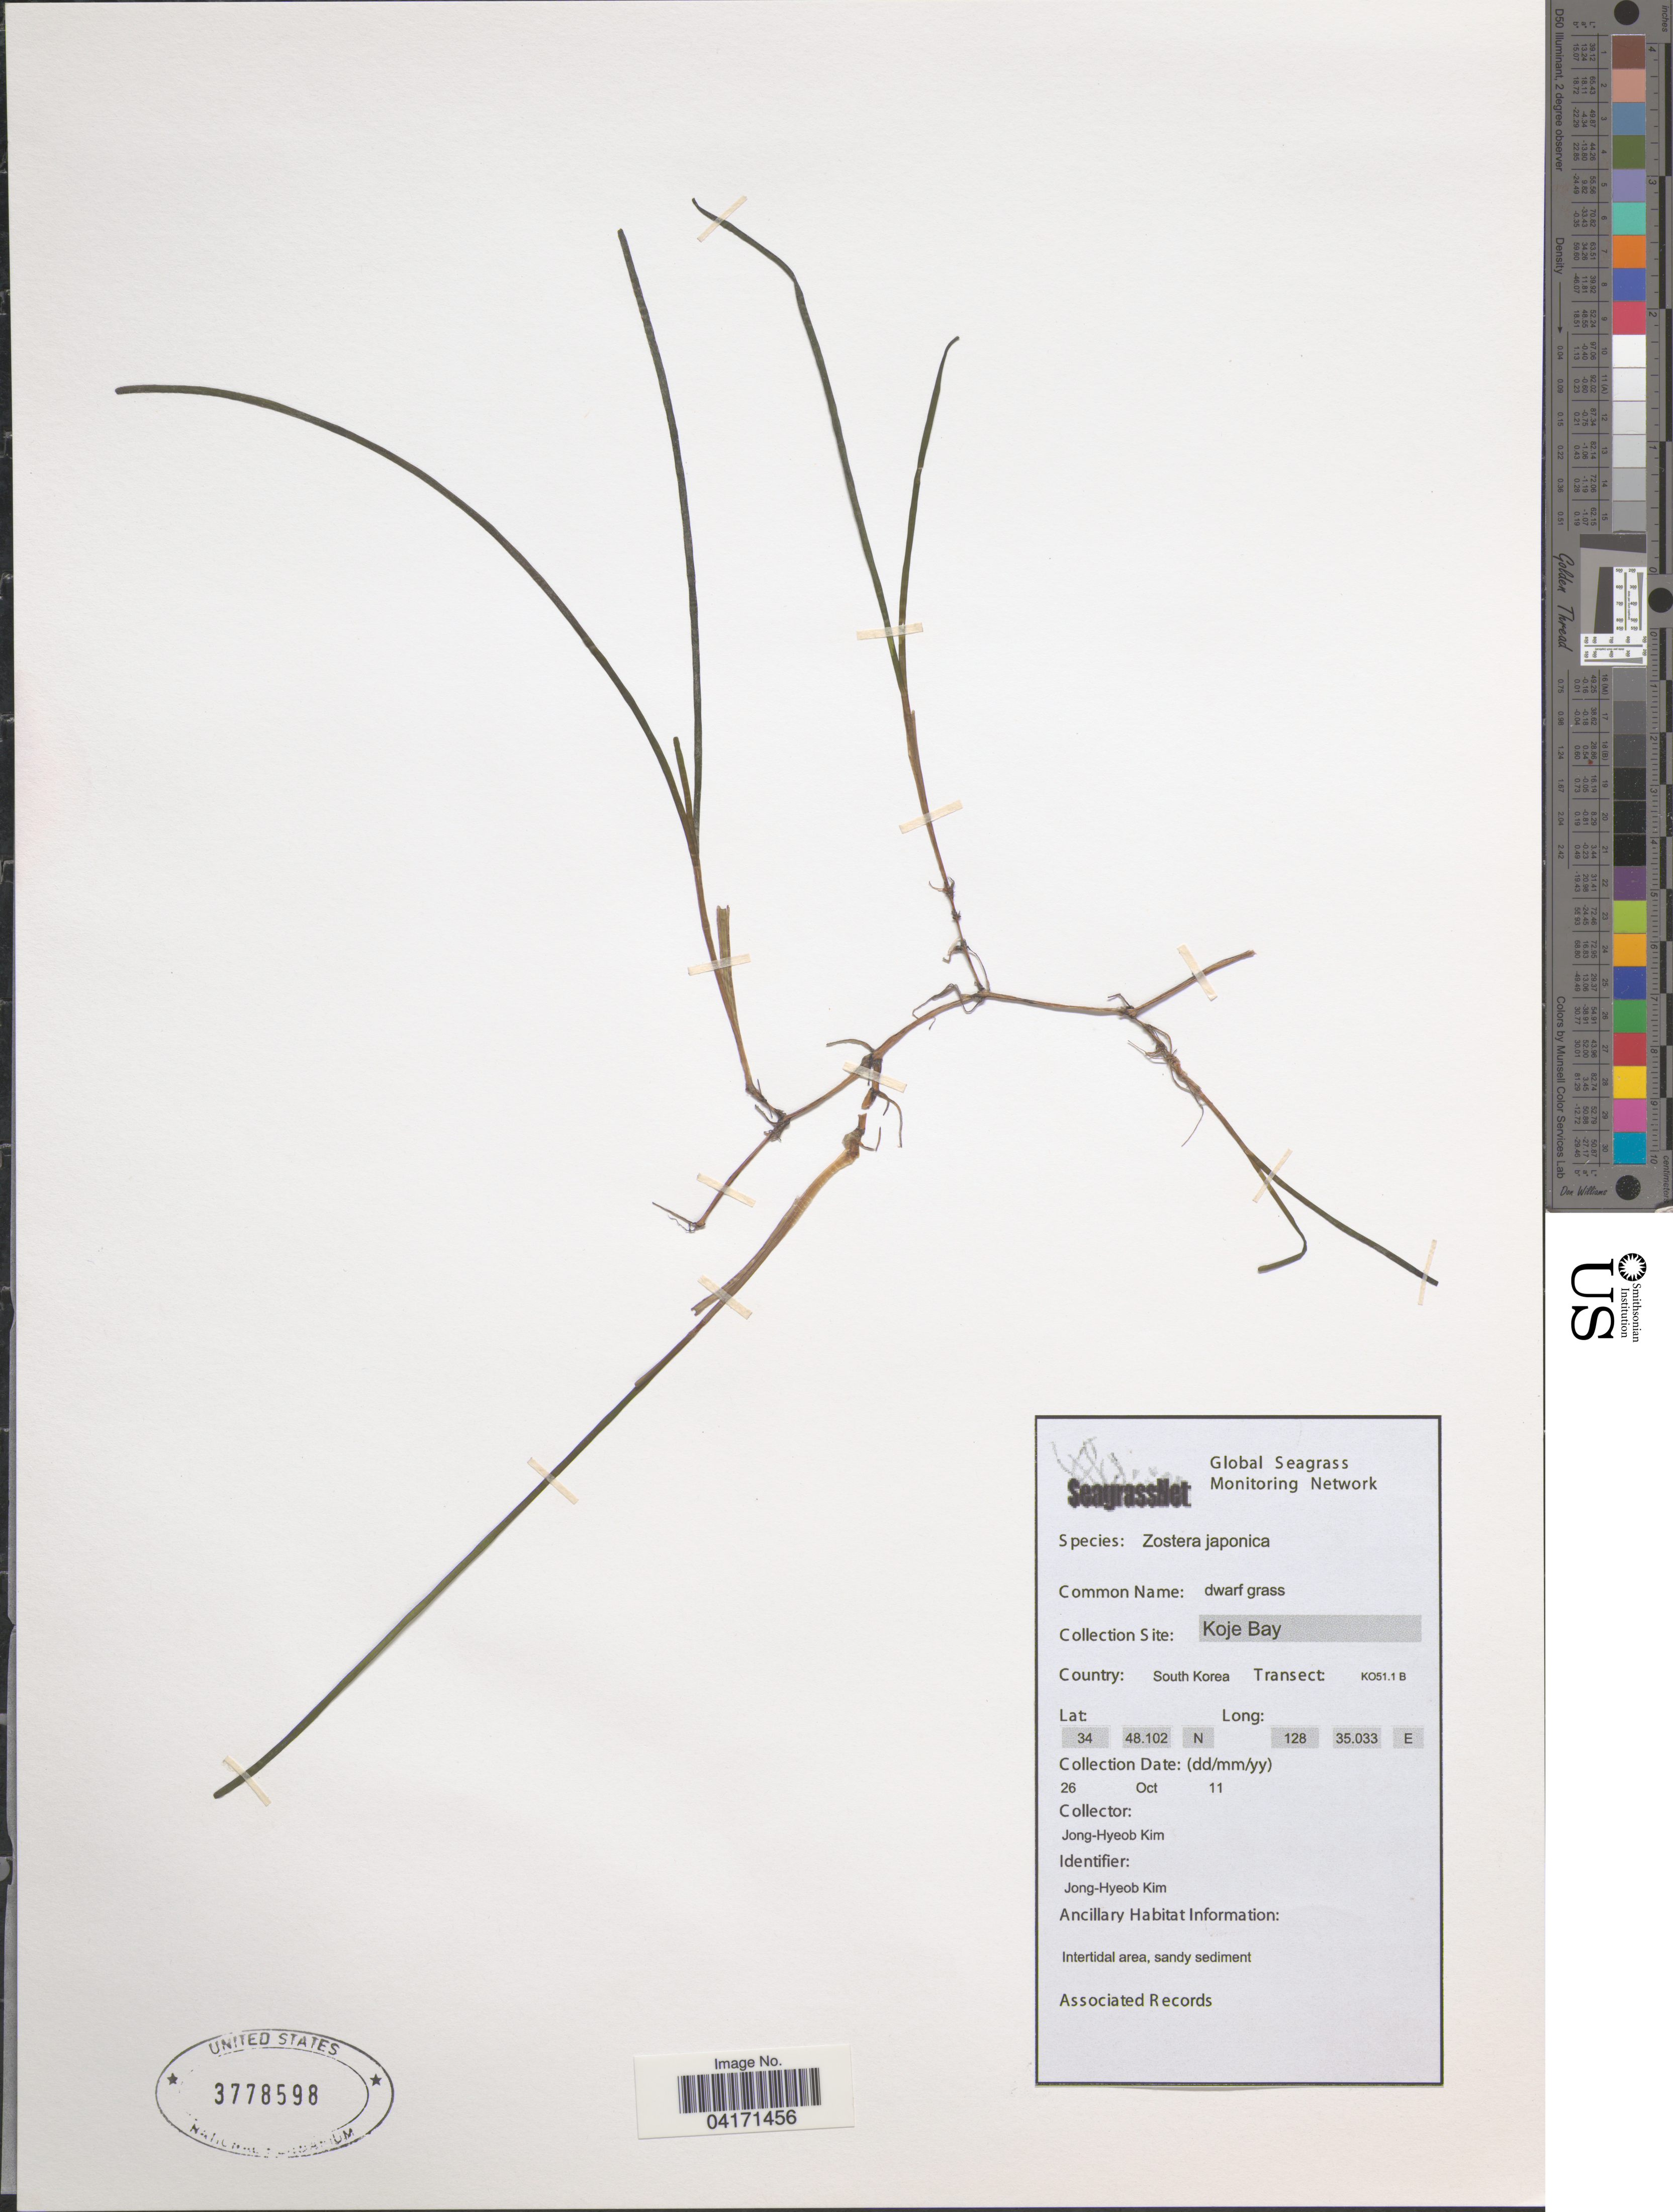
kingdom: Plantae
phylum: Tracheophyta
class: Liliopsida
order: Alismatales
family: Zosteraceae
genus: Zostera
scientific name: Zostera japonica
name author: Asch. & Graebn.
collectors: J. Kim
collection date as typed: Transcribed d/m/y: 26/10/11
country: South Korea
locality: Koje Bay. Transect: KO51.1 B.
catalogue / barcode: US 3778598